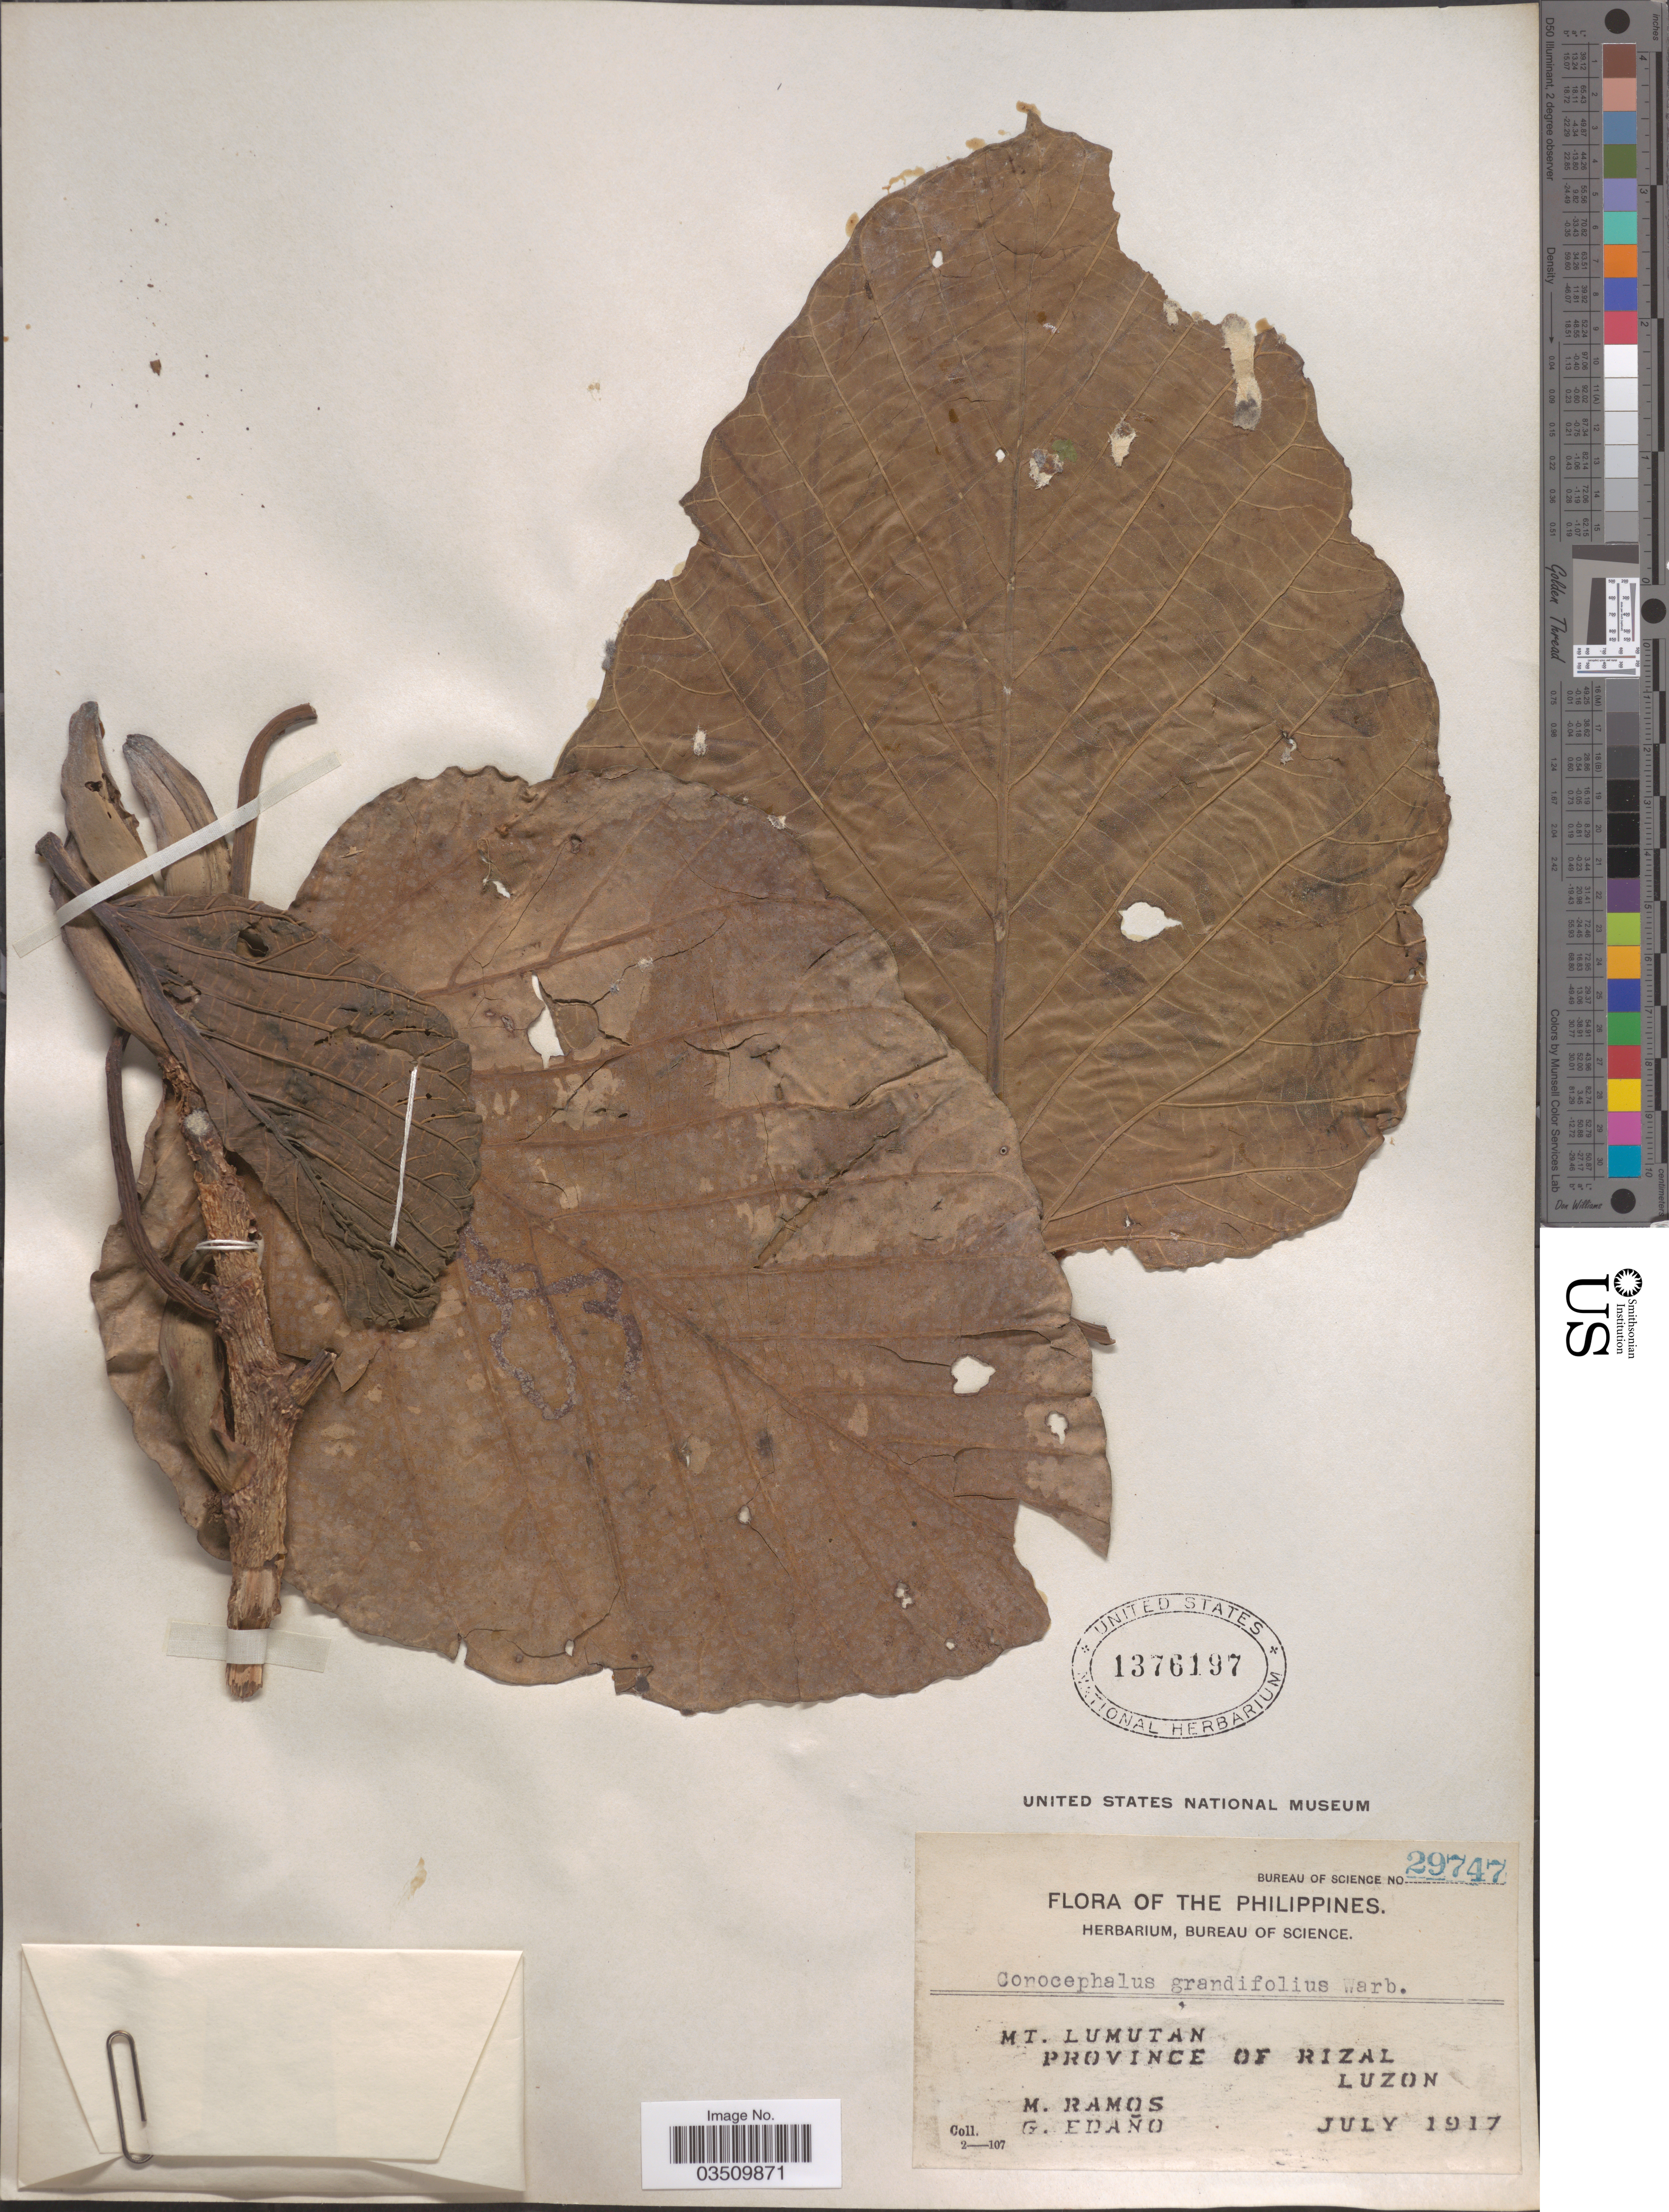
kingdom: Plantae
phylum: Tracheophyta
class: Magnoliopsida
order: Rosales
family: Urticaceae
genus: Poikilospermum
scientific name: Poikilospermum acuminatum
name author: (Trécul) Merr.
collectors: M. Ramos & G. Edaño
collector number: Bureau of Science 29747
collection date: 1917-07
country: Philippines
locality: Mt. Lumutan. Province of Rizal, Luzon.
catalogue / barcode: US 1376197